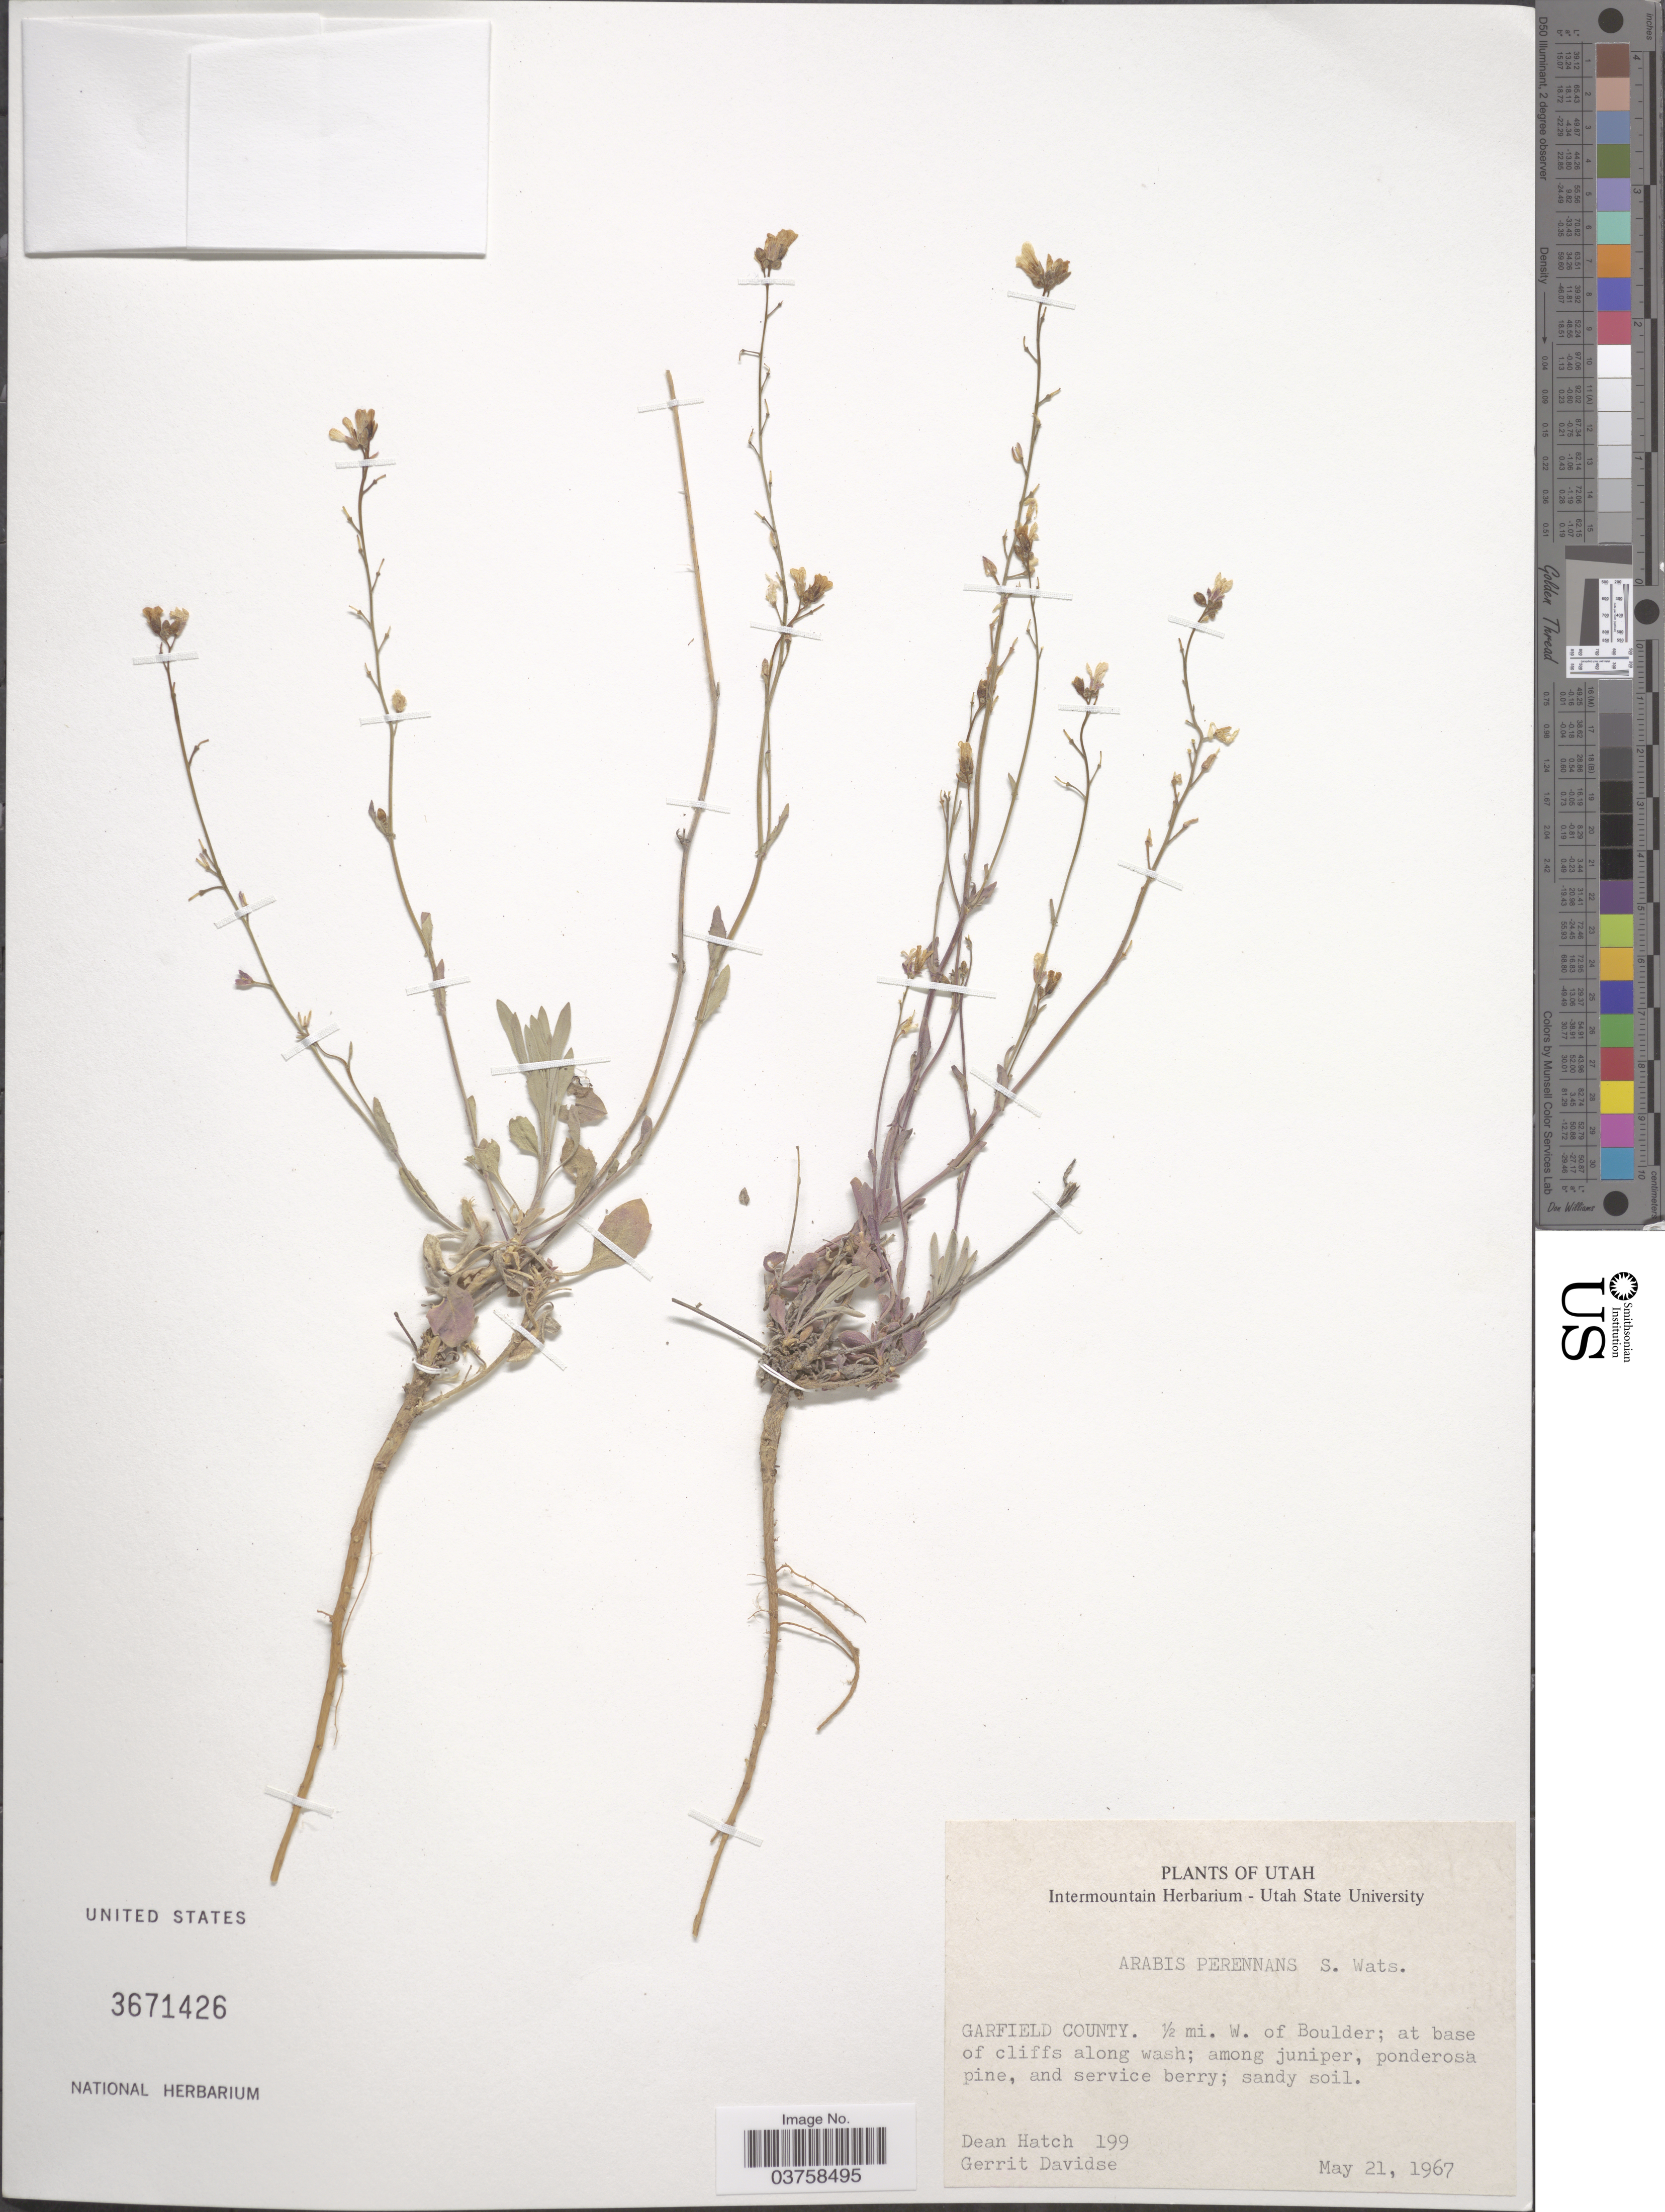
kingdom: Plantae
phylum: Tracheophyta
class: Magnoliopsida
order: Brassicales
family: Brassicaceae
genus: Arabis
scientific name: Arabis perennans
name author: S. Watson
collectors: D. Hatch & G. Davidse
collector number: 199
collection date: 1967-05-21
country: United States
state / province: Utah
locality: Garfield County. ½ mi. W. of Boulder; at base of cliffs along wash.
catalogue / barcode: US 3671426